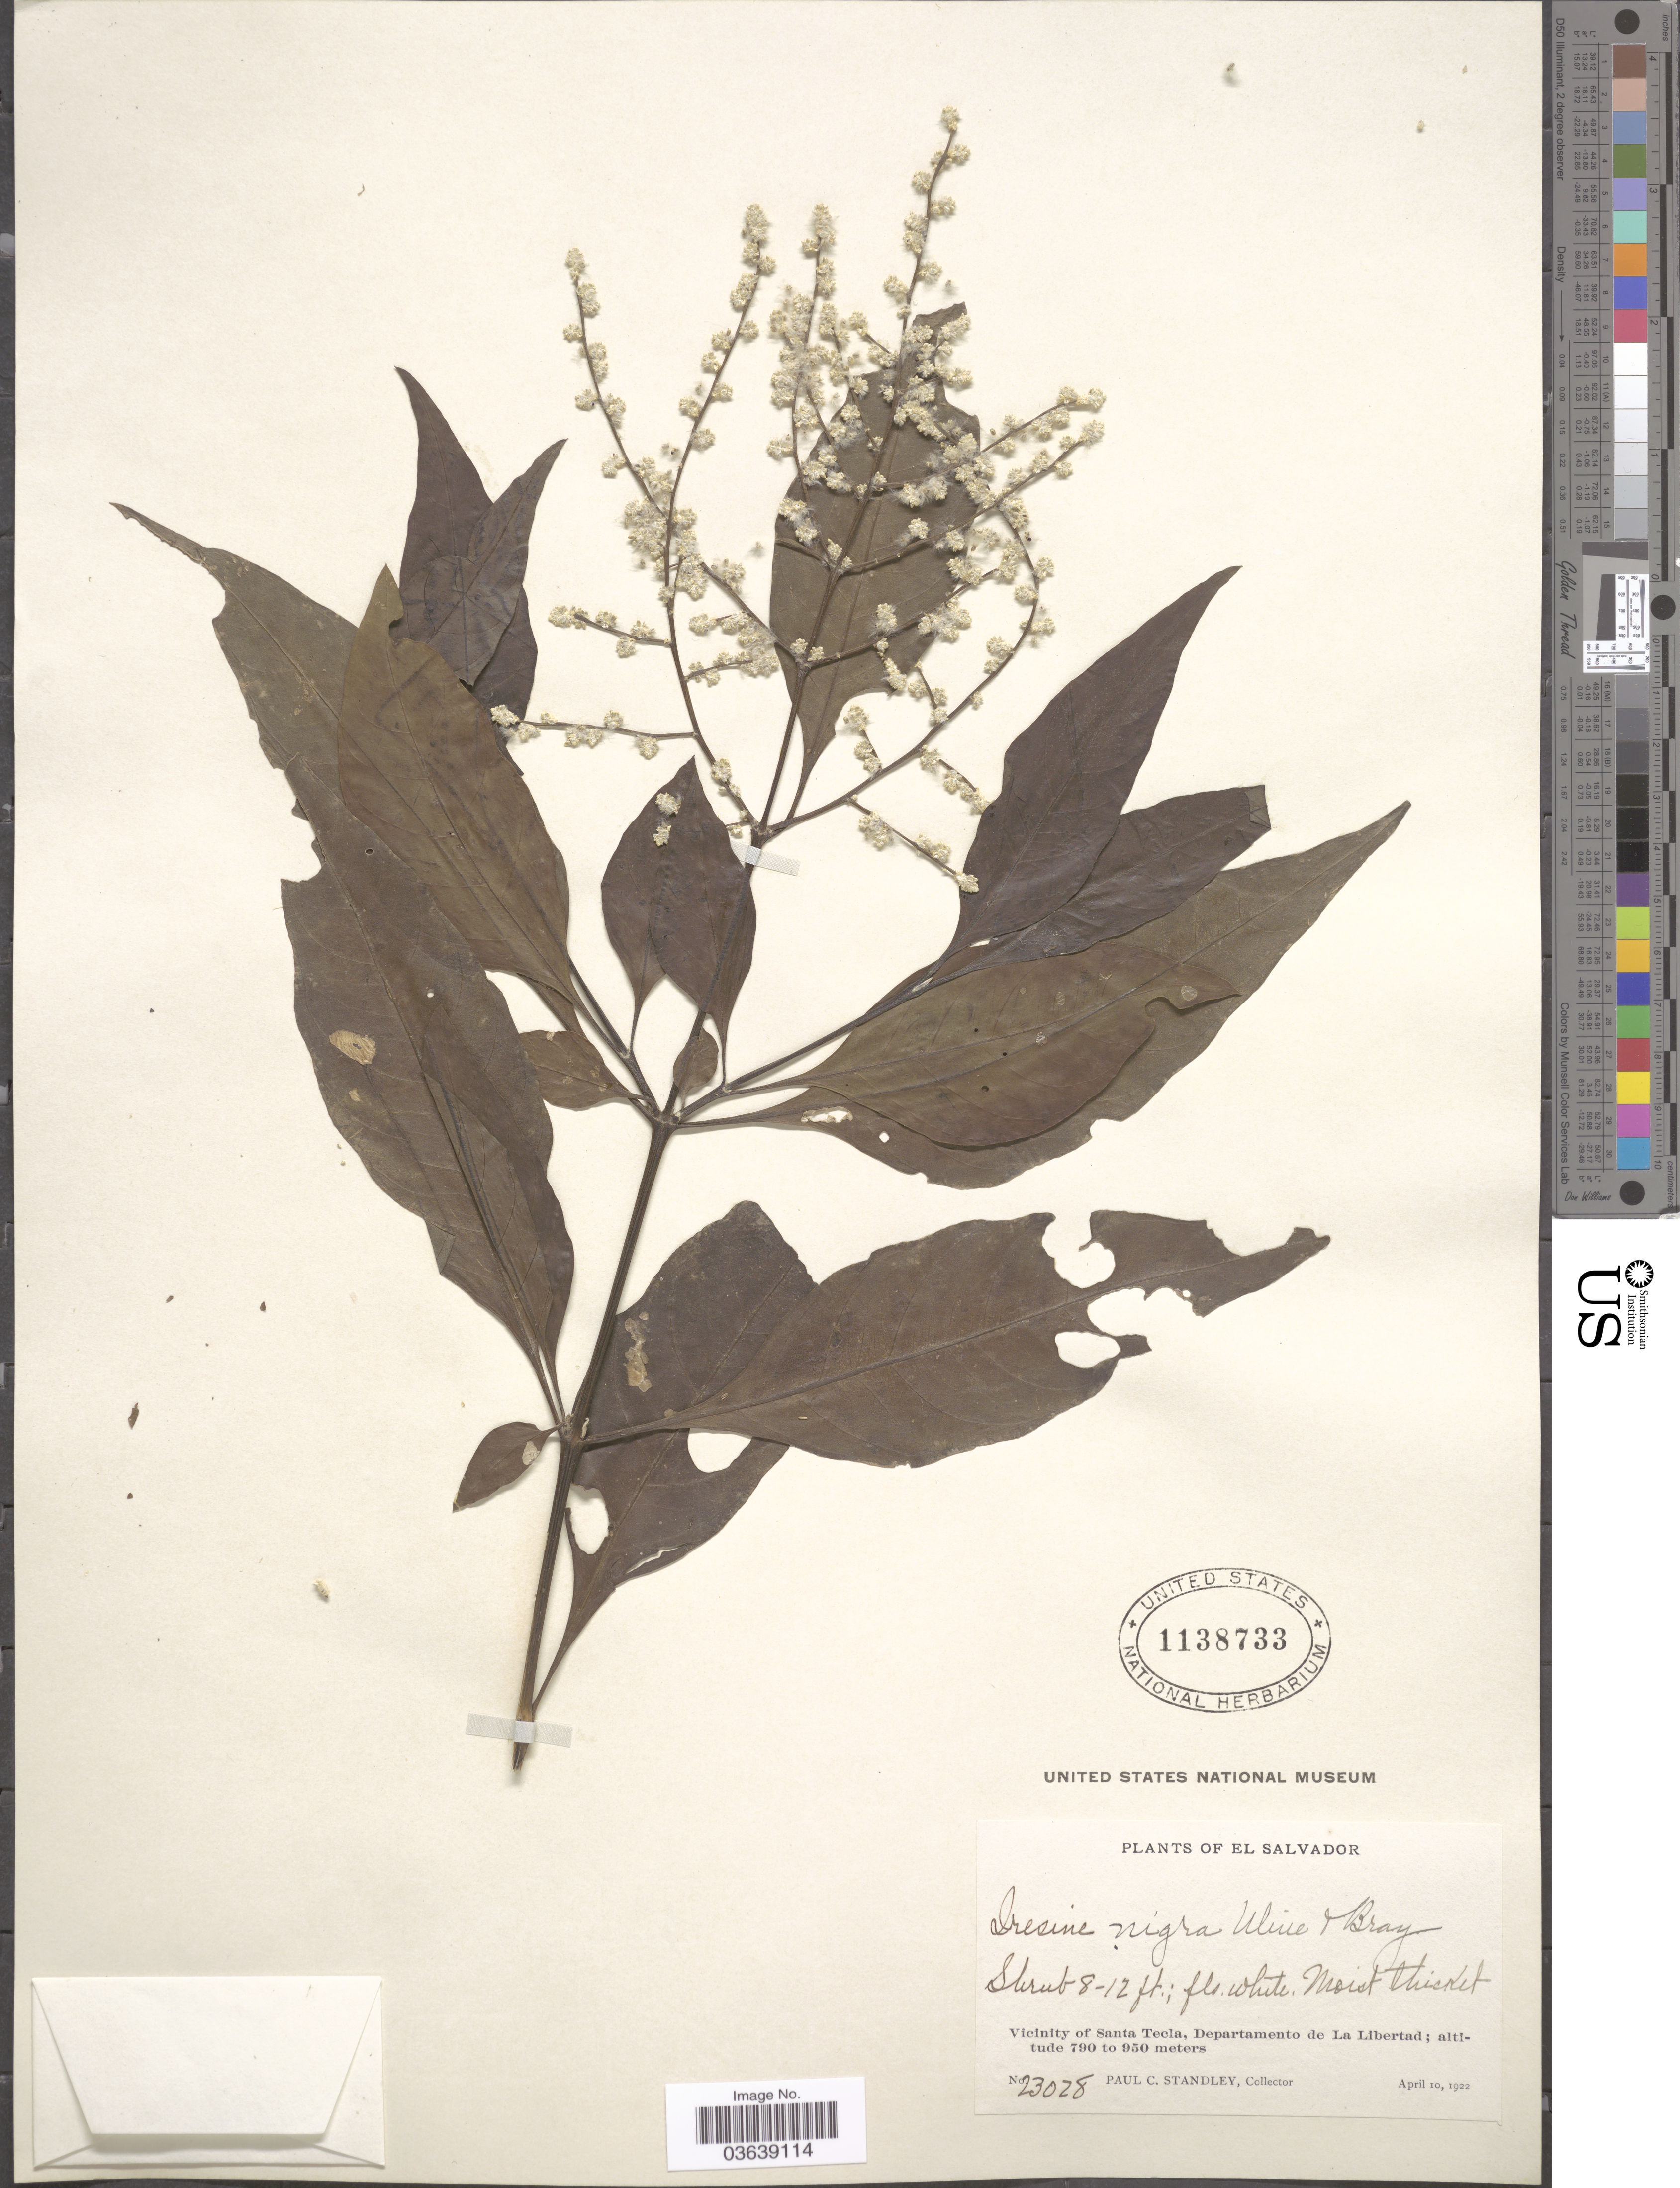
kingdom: Plantae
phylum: Tracheophyta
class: Magnoliopsida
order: Caryophyllales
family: Amaranthaceae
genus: Iresine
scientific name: Iresine nigra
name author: Uline & W.L. Bray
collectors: P. C. Standley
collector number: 23028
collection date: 1922-04-10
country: El Salvador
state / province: La Libertad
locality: Vicinity of Santa Tecla, Departamento de La Libertad.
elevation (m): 790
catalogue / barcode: US 1138733